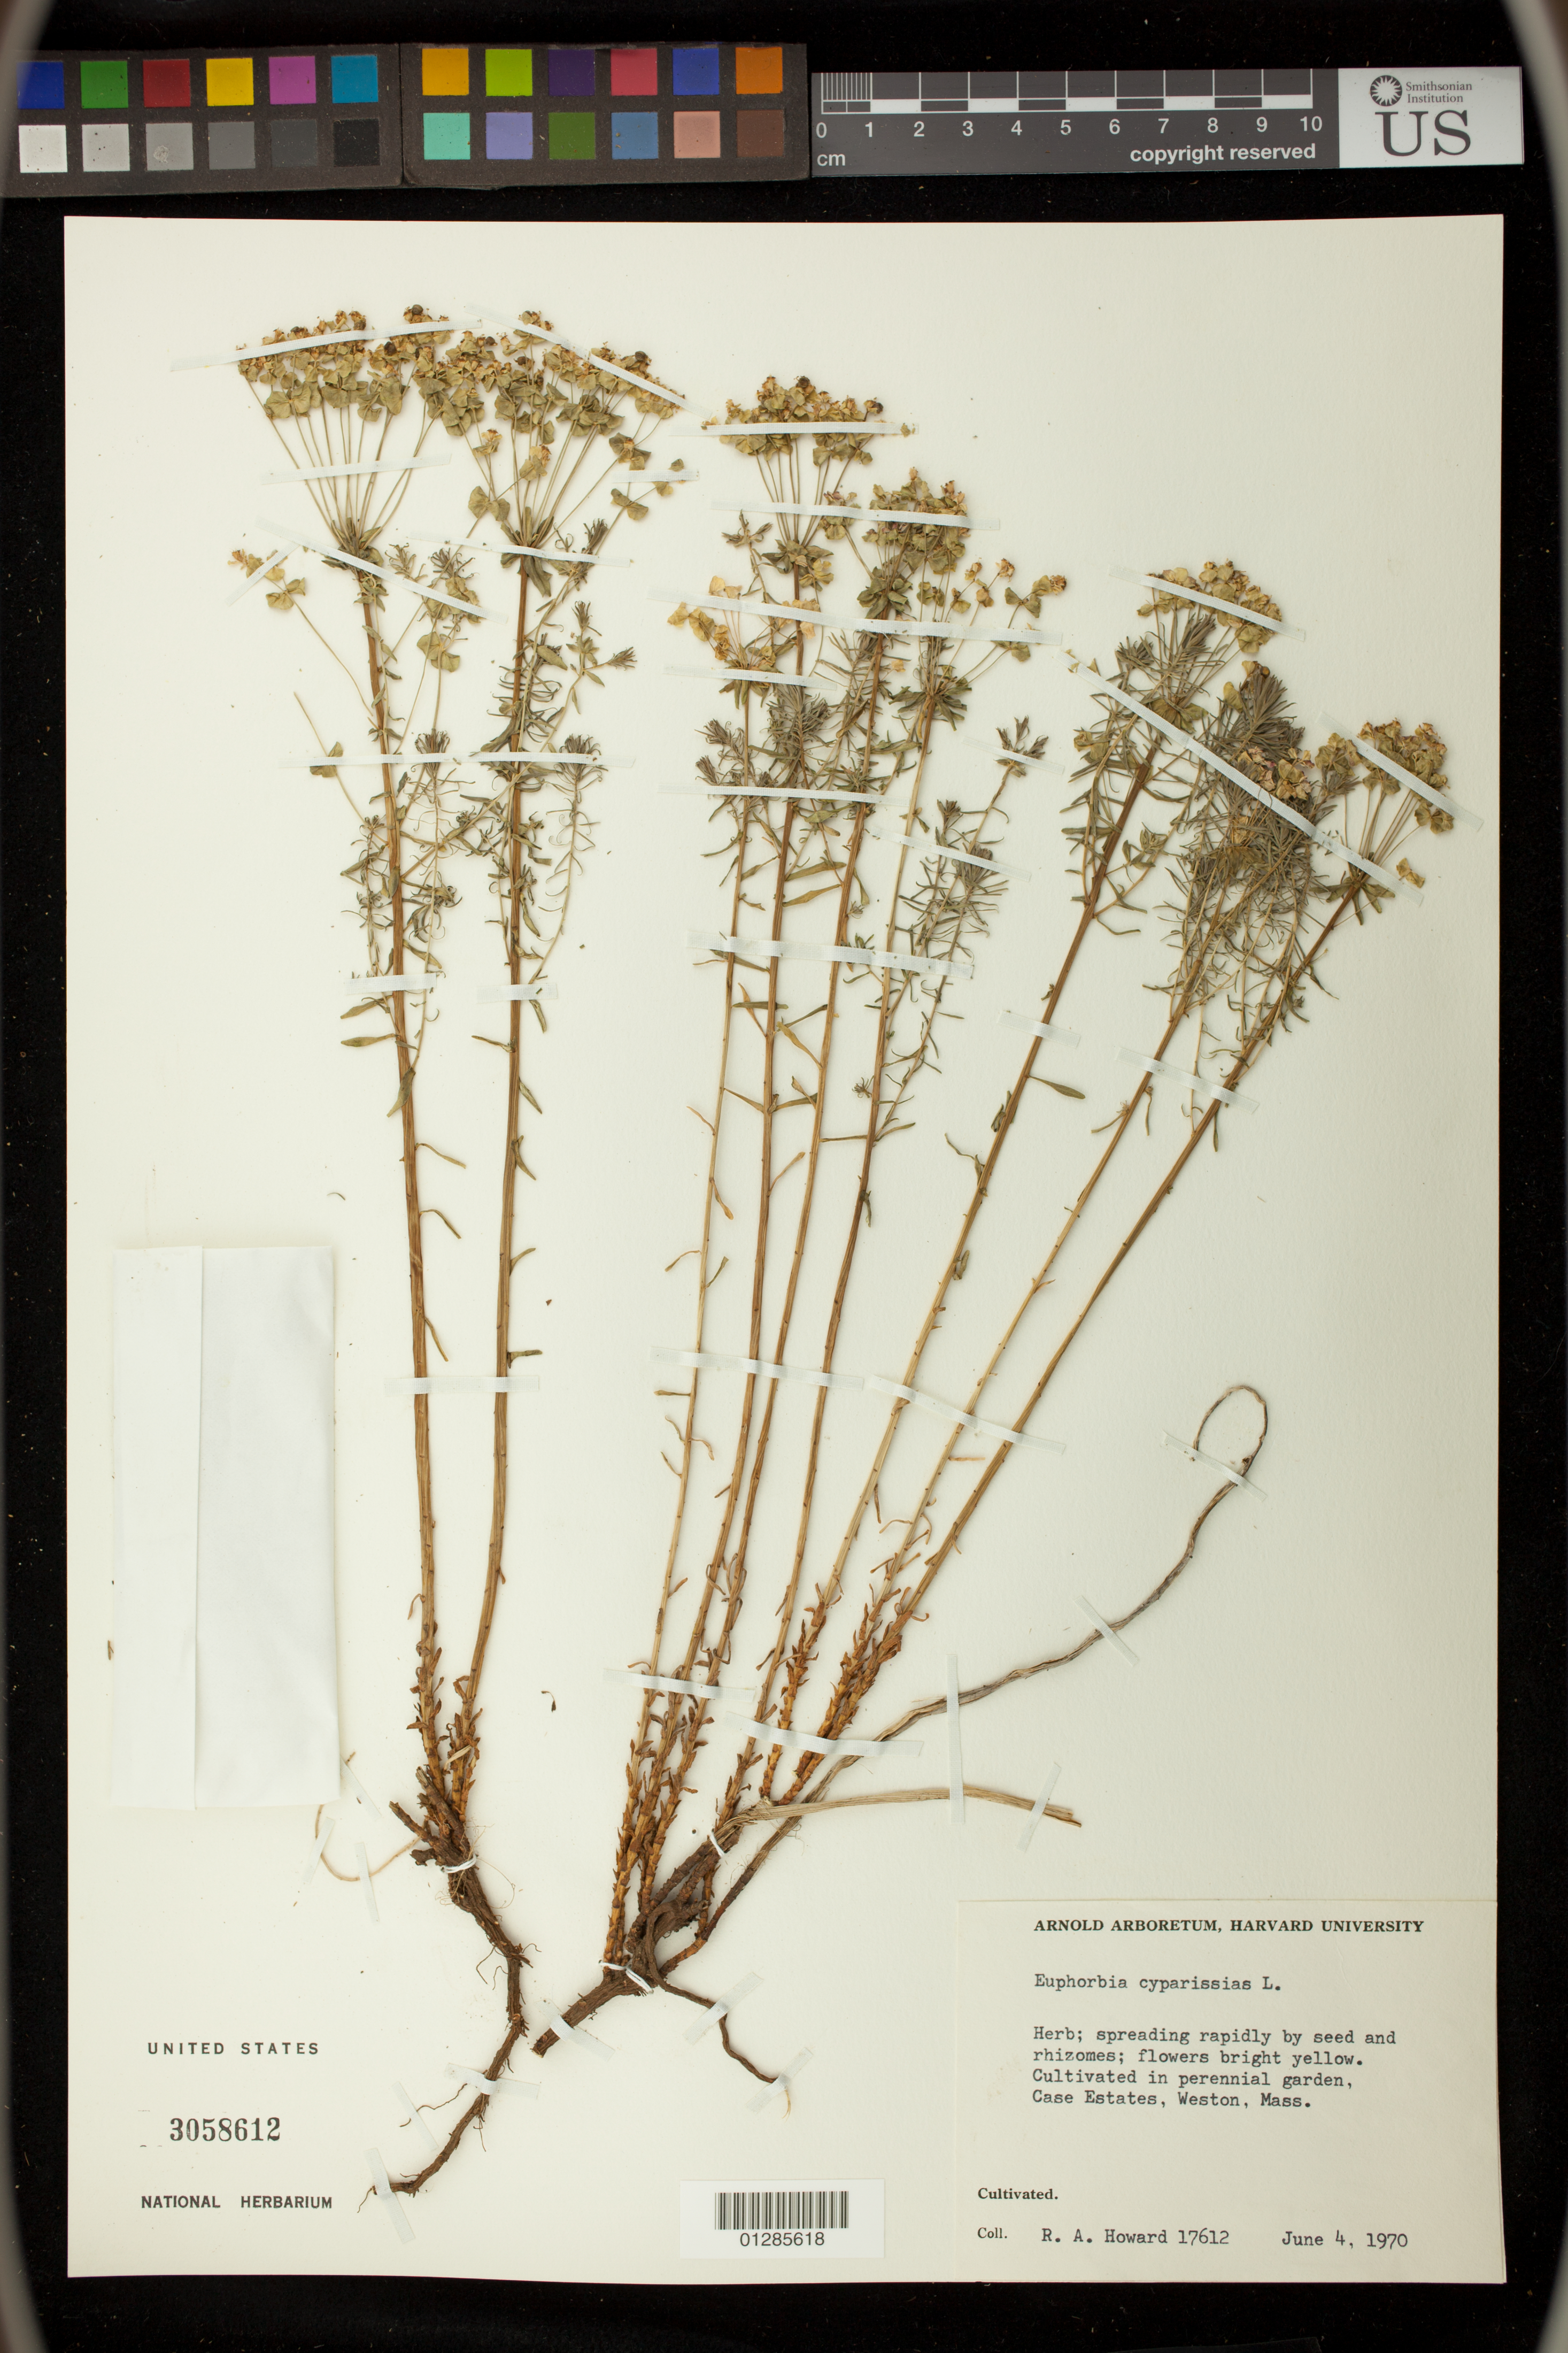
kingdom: Plantae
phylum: Tracheophyta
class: Magnoliopsida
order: Malpighiales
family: Euphorbiaceae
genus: Euphorbia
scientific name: Euphorbia cyparissias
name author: L.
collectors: R. A. Howard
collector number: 17612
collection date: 1970-06-04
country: United States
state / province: Massachusetts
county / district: Middlesex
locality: Cultivated in perennial garden, Case Estates, Weston, Mass.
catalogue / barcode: US 3058612